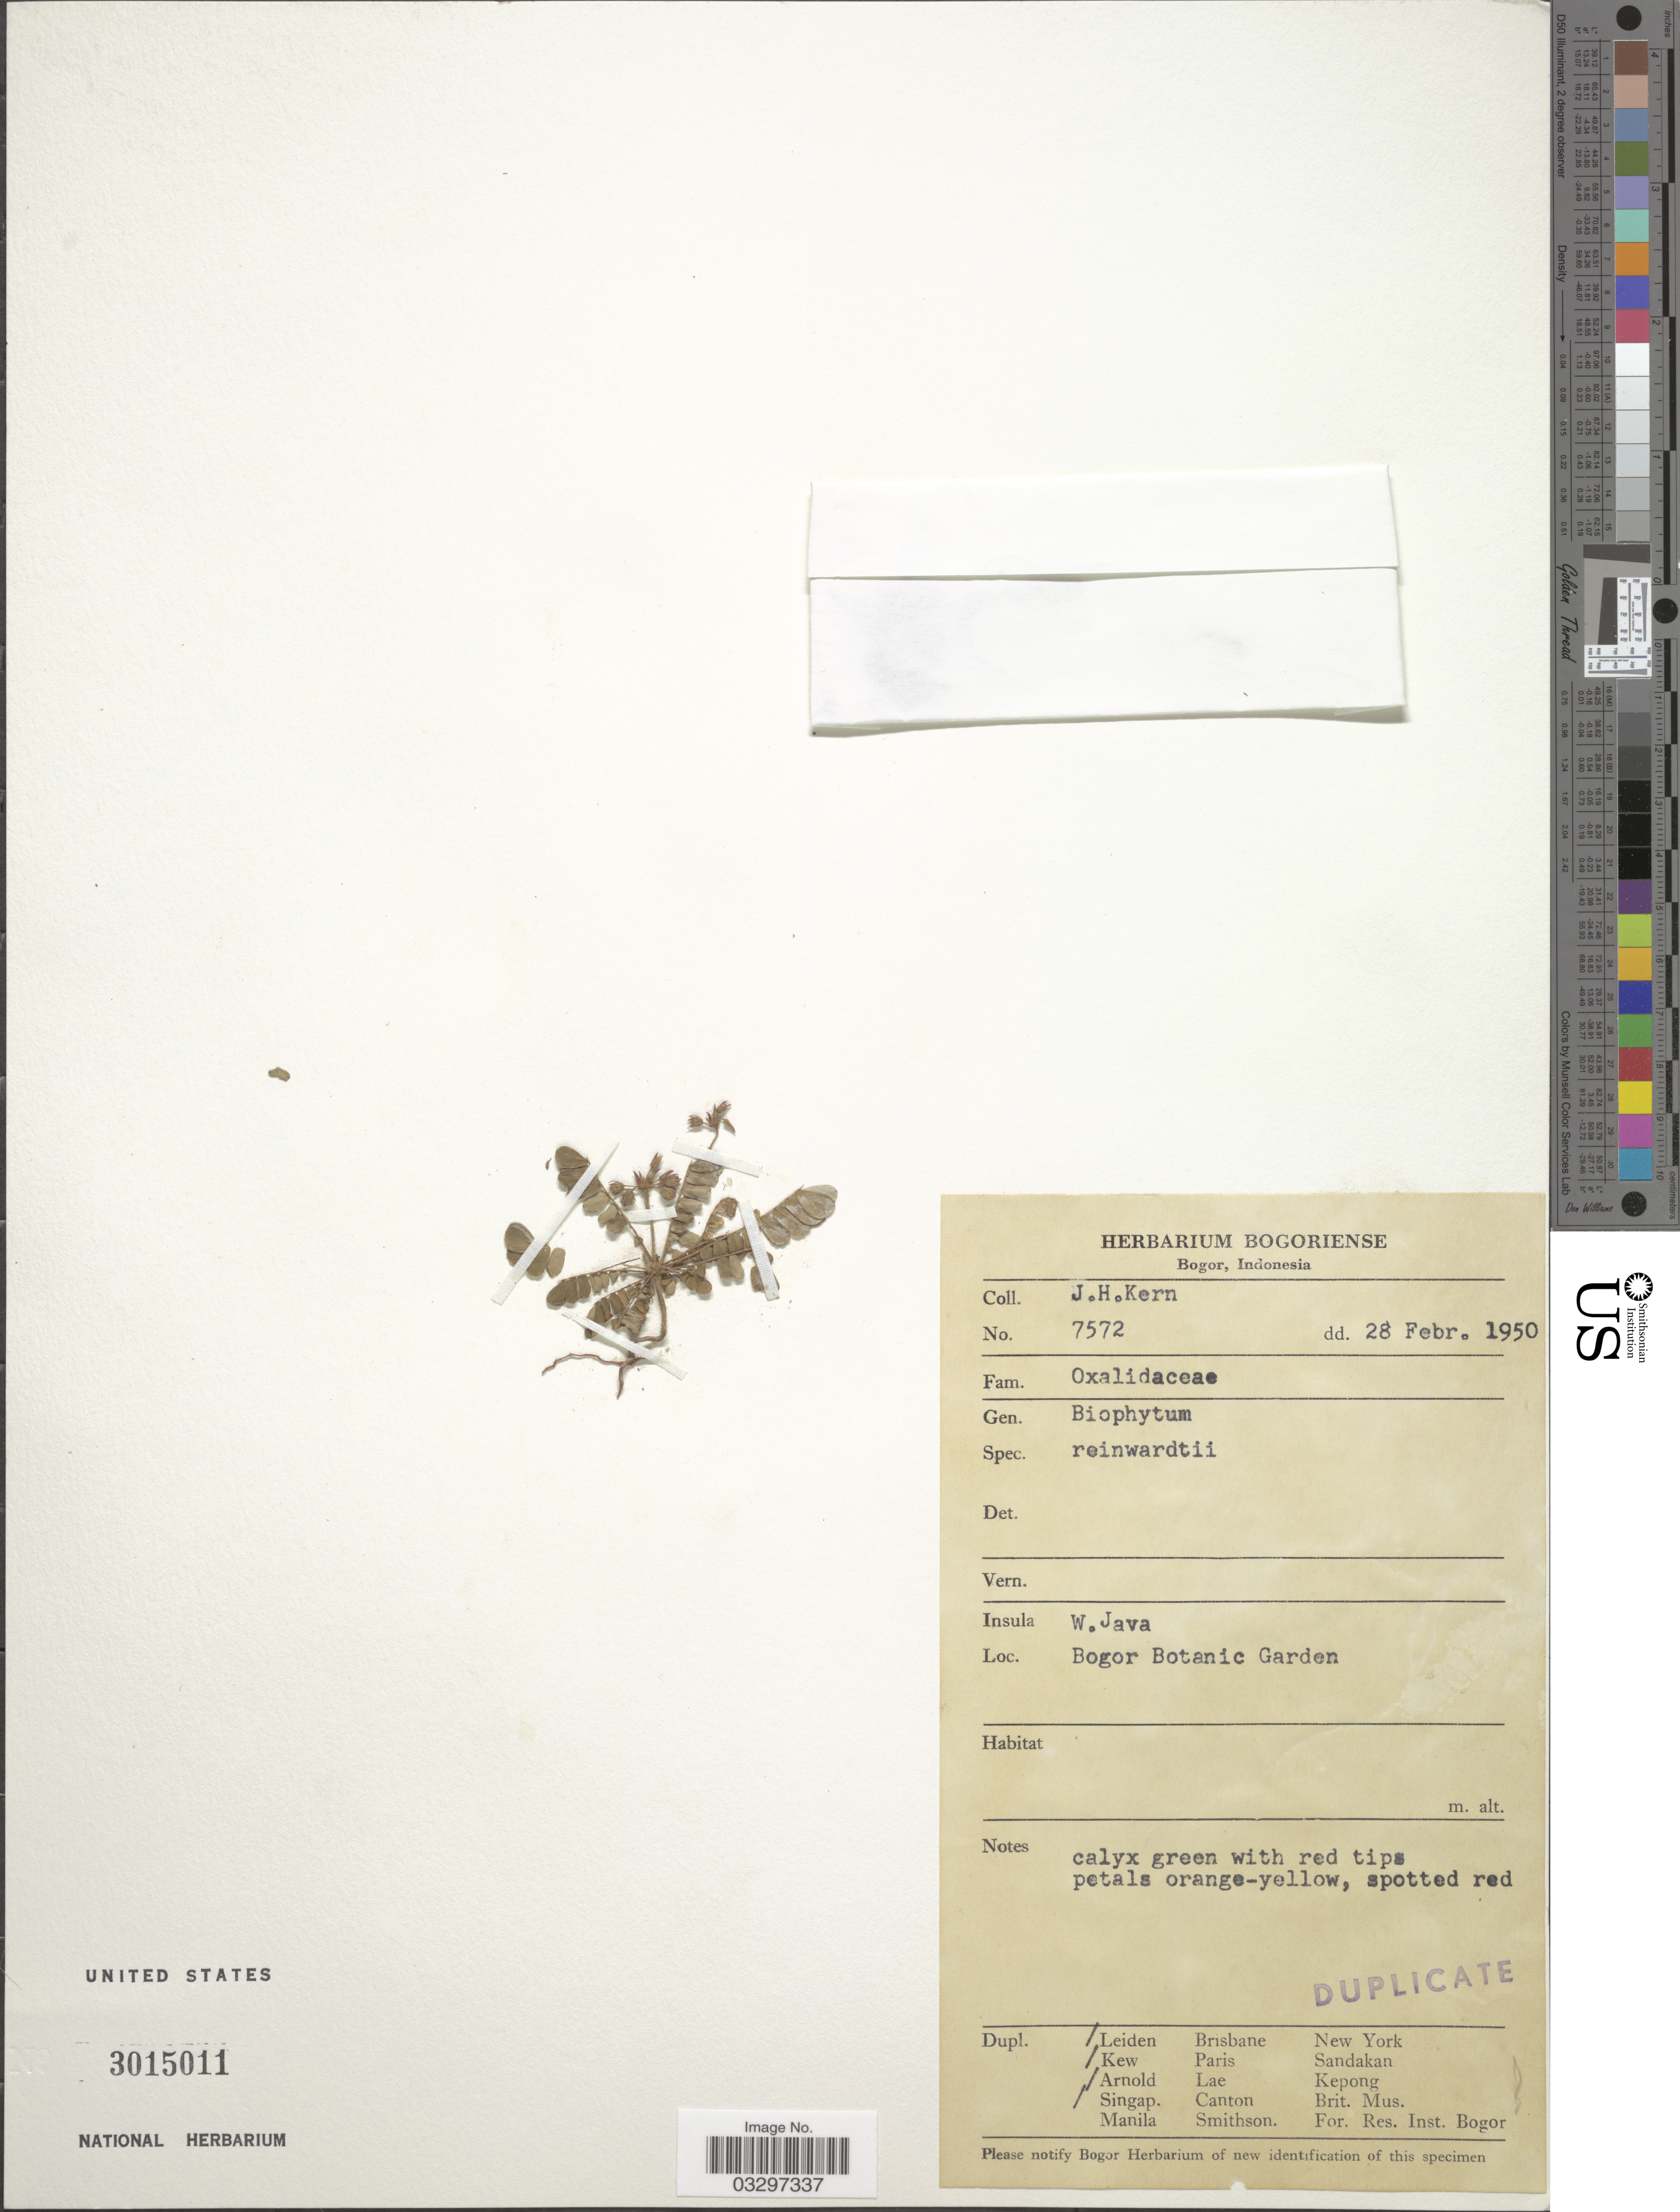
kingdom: Plantae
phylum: Tracheophyta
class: Magnoliopsida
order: Oxalidales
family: Oxalidaceae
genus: Biophytum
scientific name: Biophytum reinwardtii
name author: (Zucc.) Klotzsch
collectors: J. H. Kern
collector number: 7572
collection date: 1950-02-28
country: Indonesia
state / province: Java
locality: W. Java. Bogot Botanica Garden.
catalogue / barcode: US 3015011